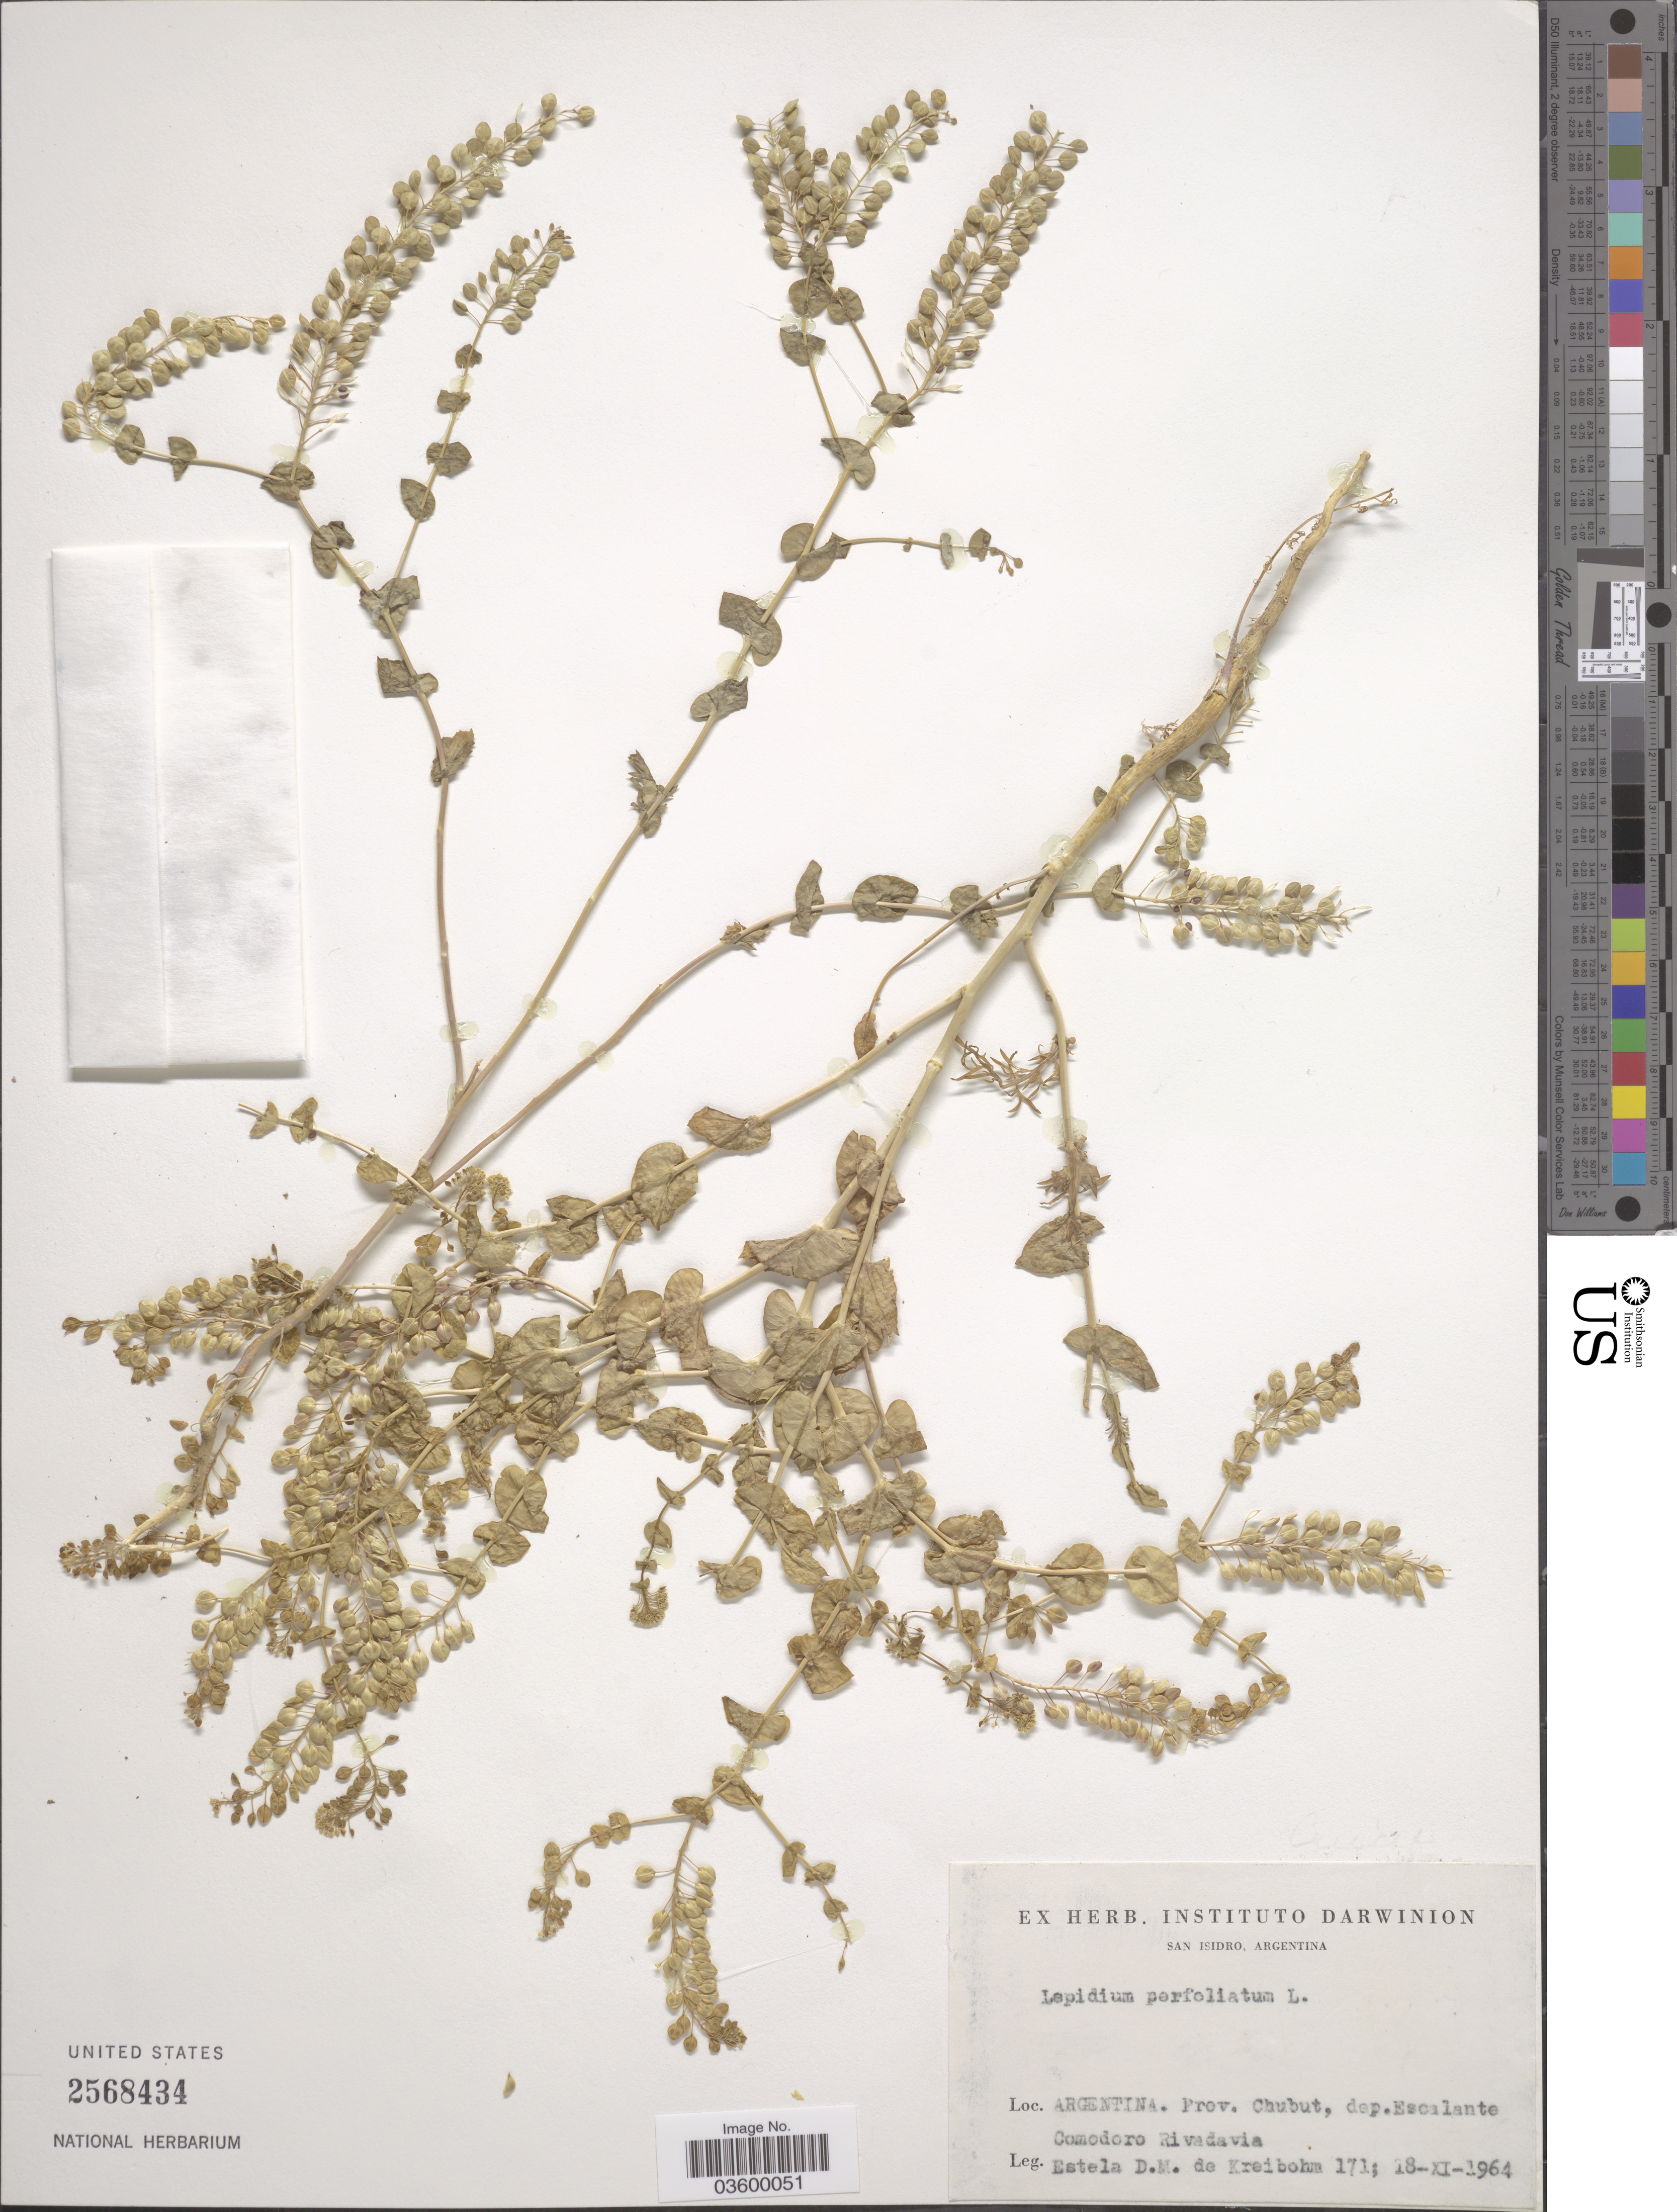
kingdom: Plantae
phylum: Tracheophyta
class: Magnoliopsida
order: Brassicales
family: Brassicaceae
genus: Lepidium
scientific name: Lepidium perfoliatum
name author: L.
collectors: E. Kreibohm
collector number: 171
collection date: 1964-11-28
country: Argentina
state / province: Chubut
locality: Dep. Escalante Comodoro Rivadavia.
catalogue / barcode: US 2568434